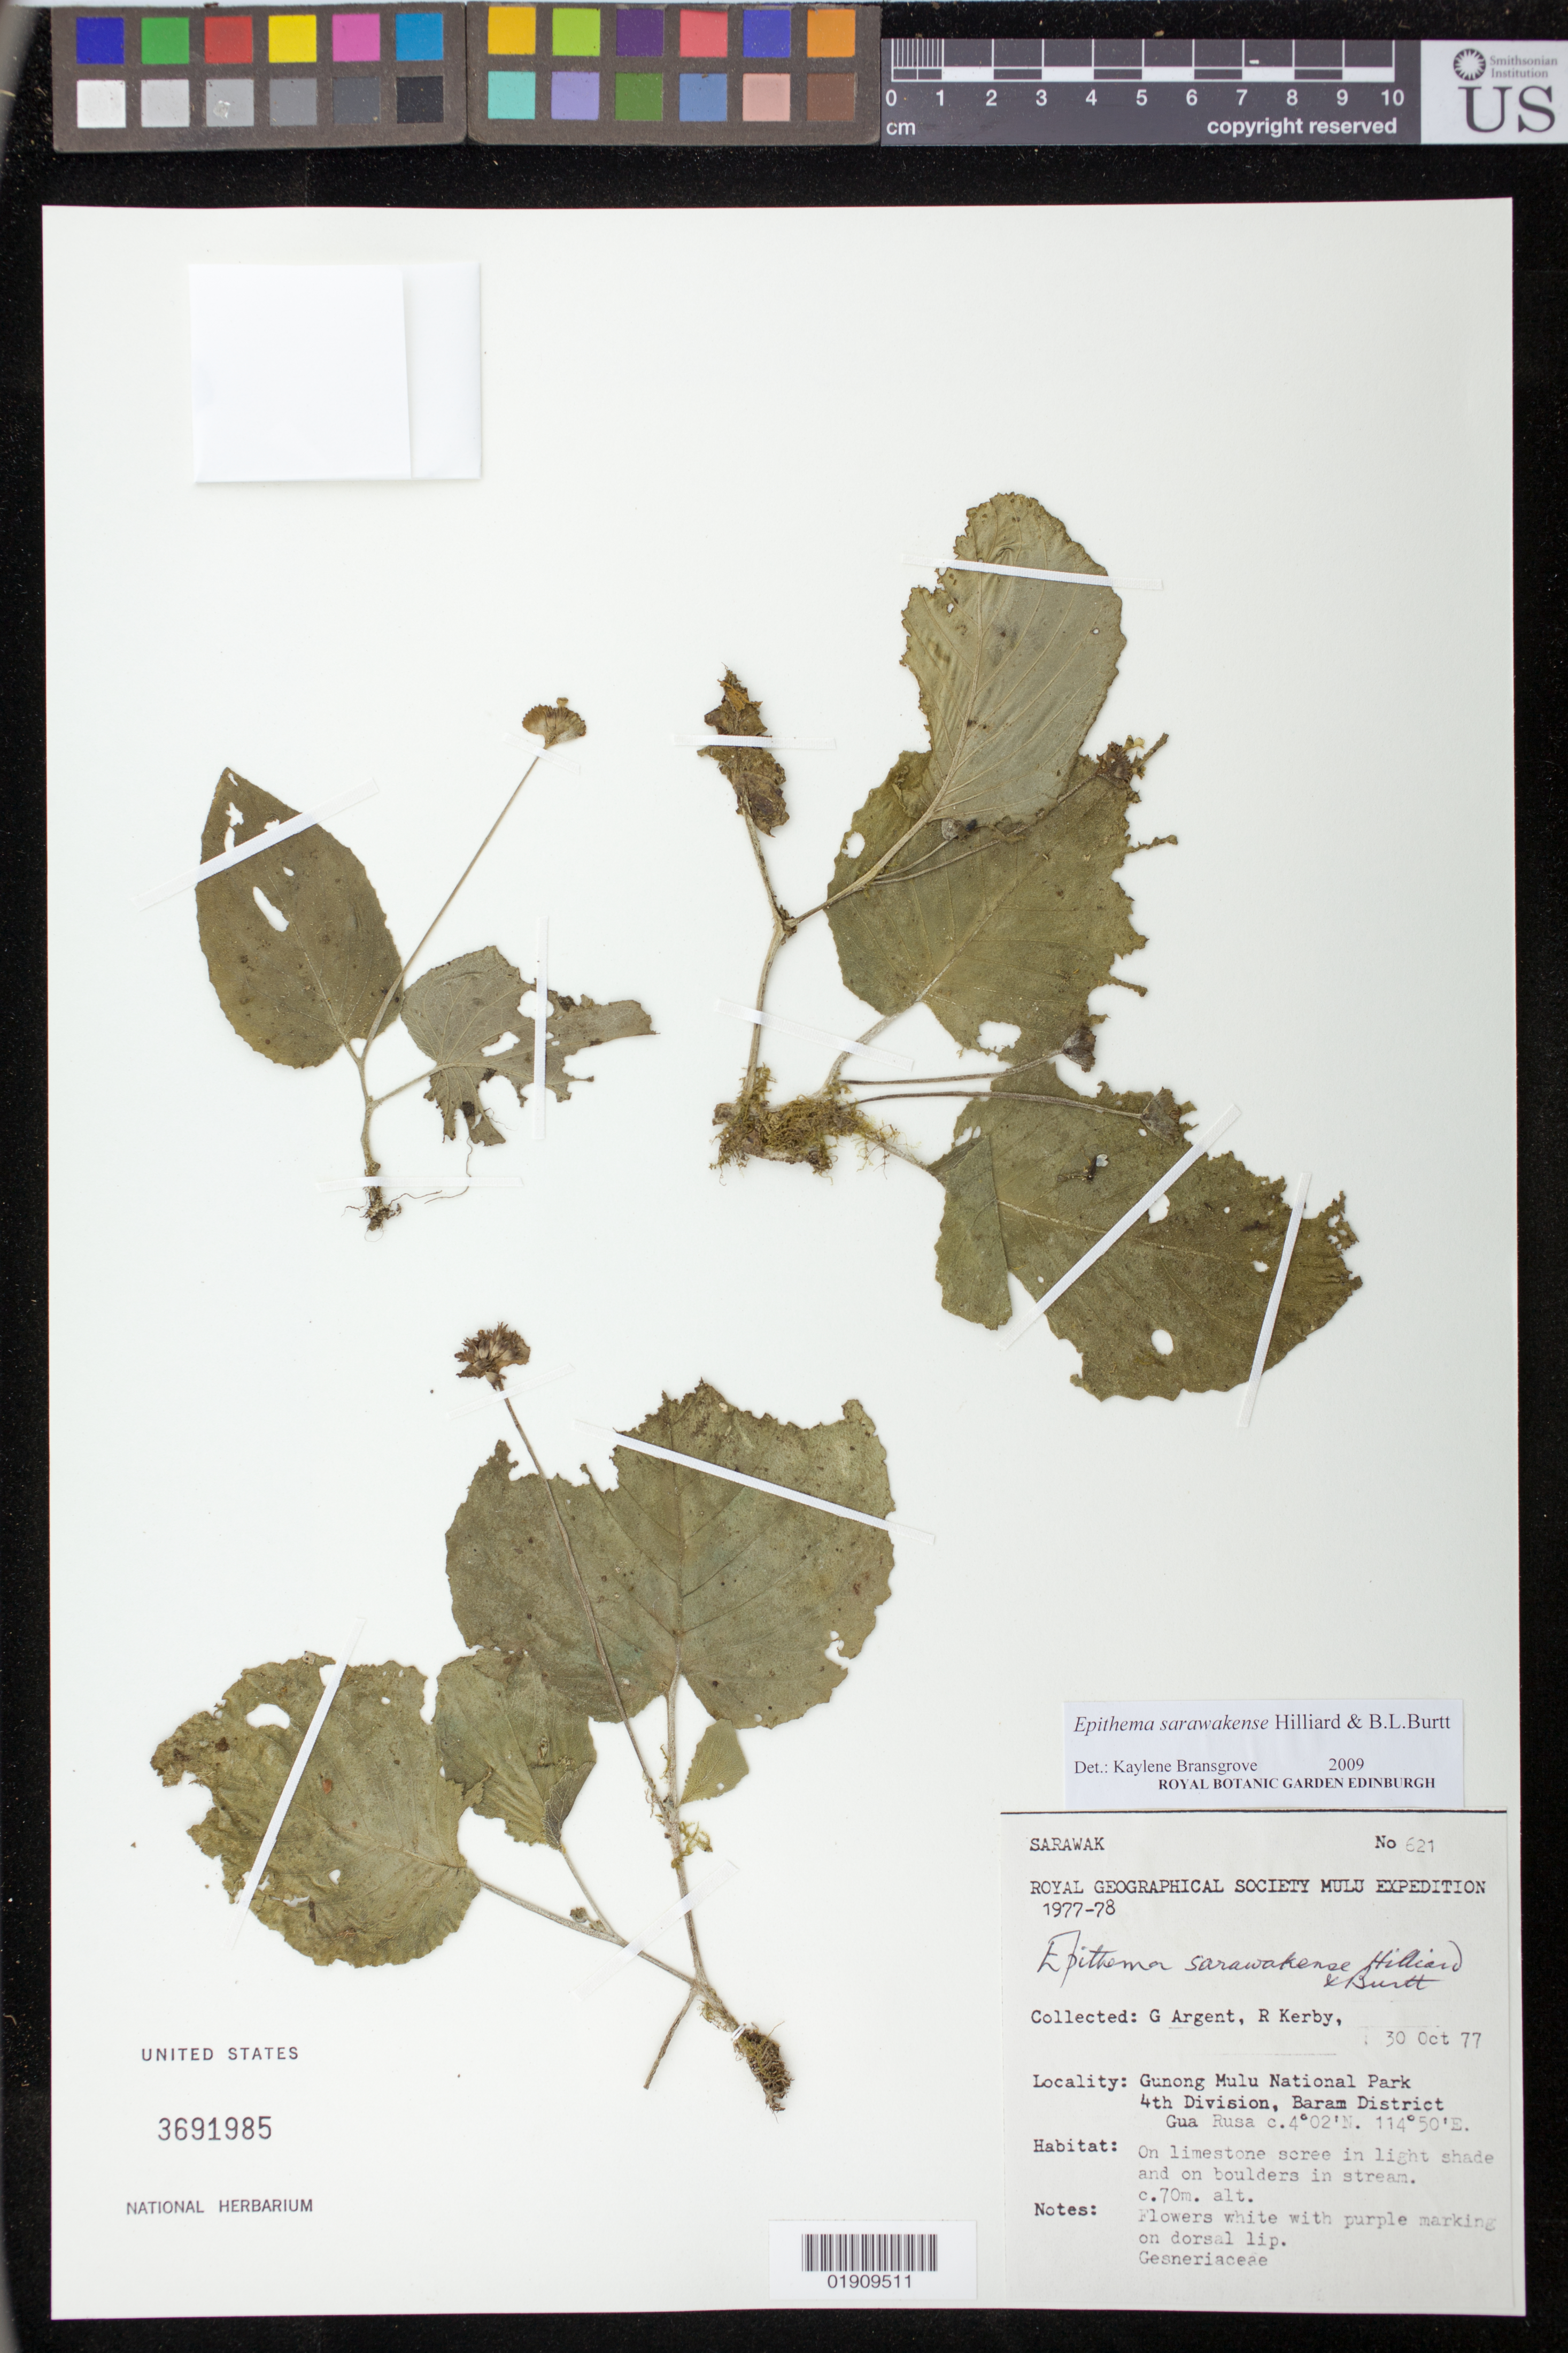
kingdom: Plantae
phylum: Tracheophyta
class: Magnoliopsida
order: Lamiales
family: Gesneriaceae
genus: Epithema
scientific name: Epithema sarawakense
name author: Hilliard & B.L. Burtt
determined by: Bransgrove, Kaylene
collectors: G. Argent & A. Bowden-Kerby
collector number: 621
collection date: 1977-10-30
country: Malaysia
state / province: Sarawak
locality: Gunong Mulu National Park 4th Division, Baram District, Gua Rusa.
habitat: On limestone scree in light shade and on boulders in stream.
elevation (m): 70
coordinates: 4 02 N, 114 50 E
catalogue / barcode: US 3691985